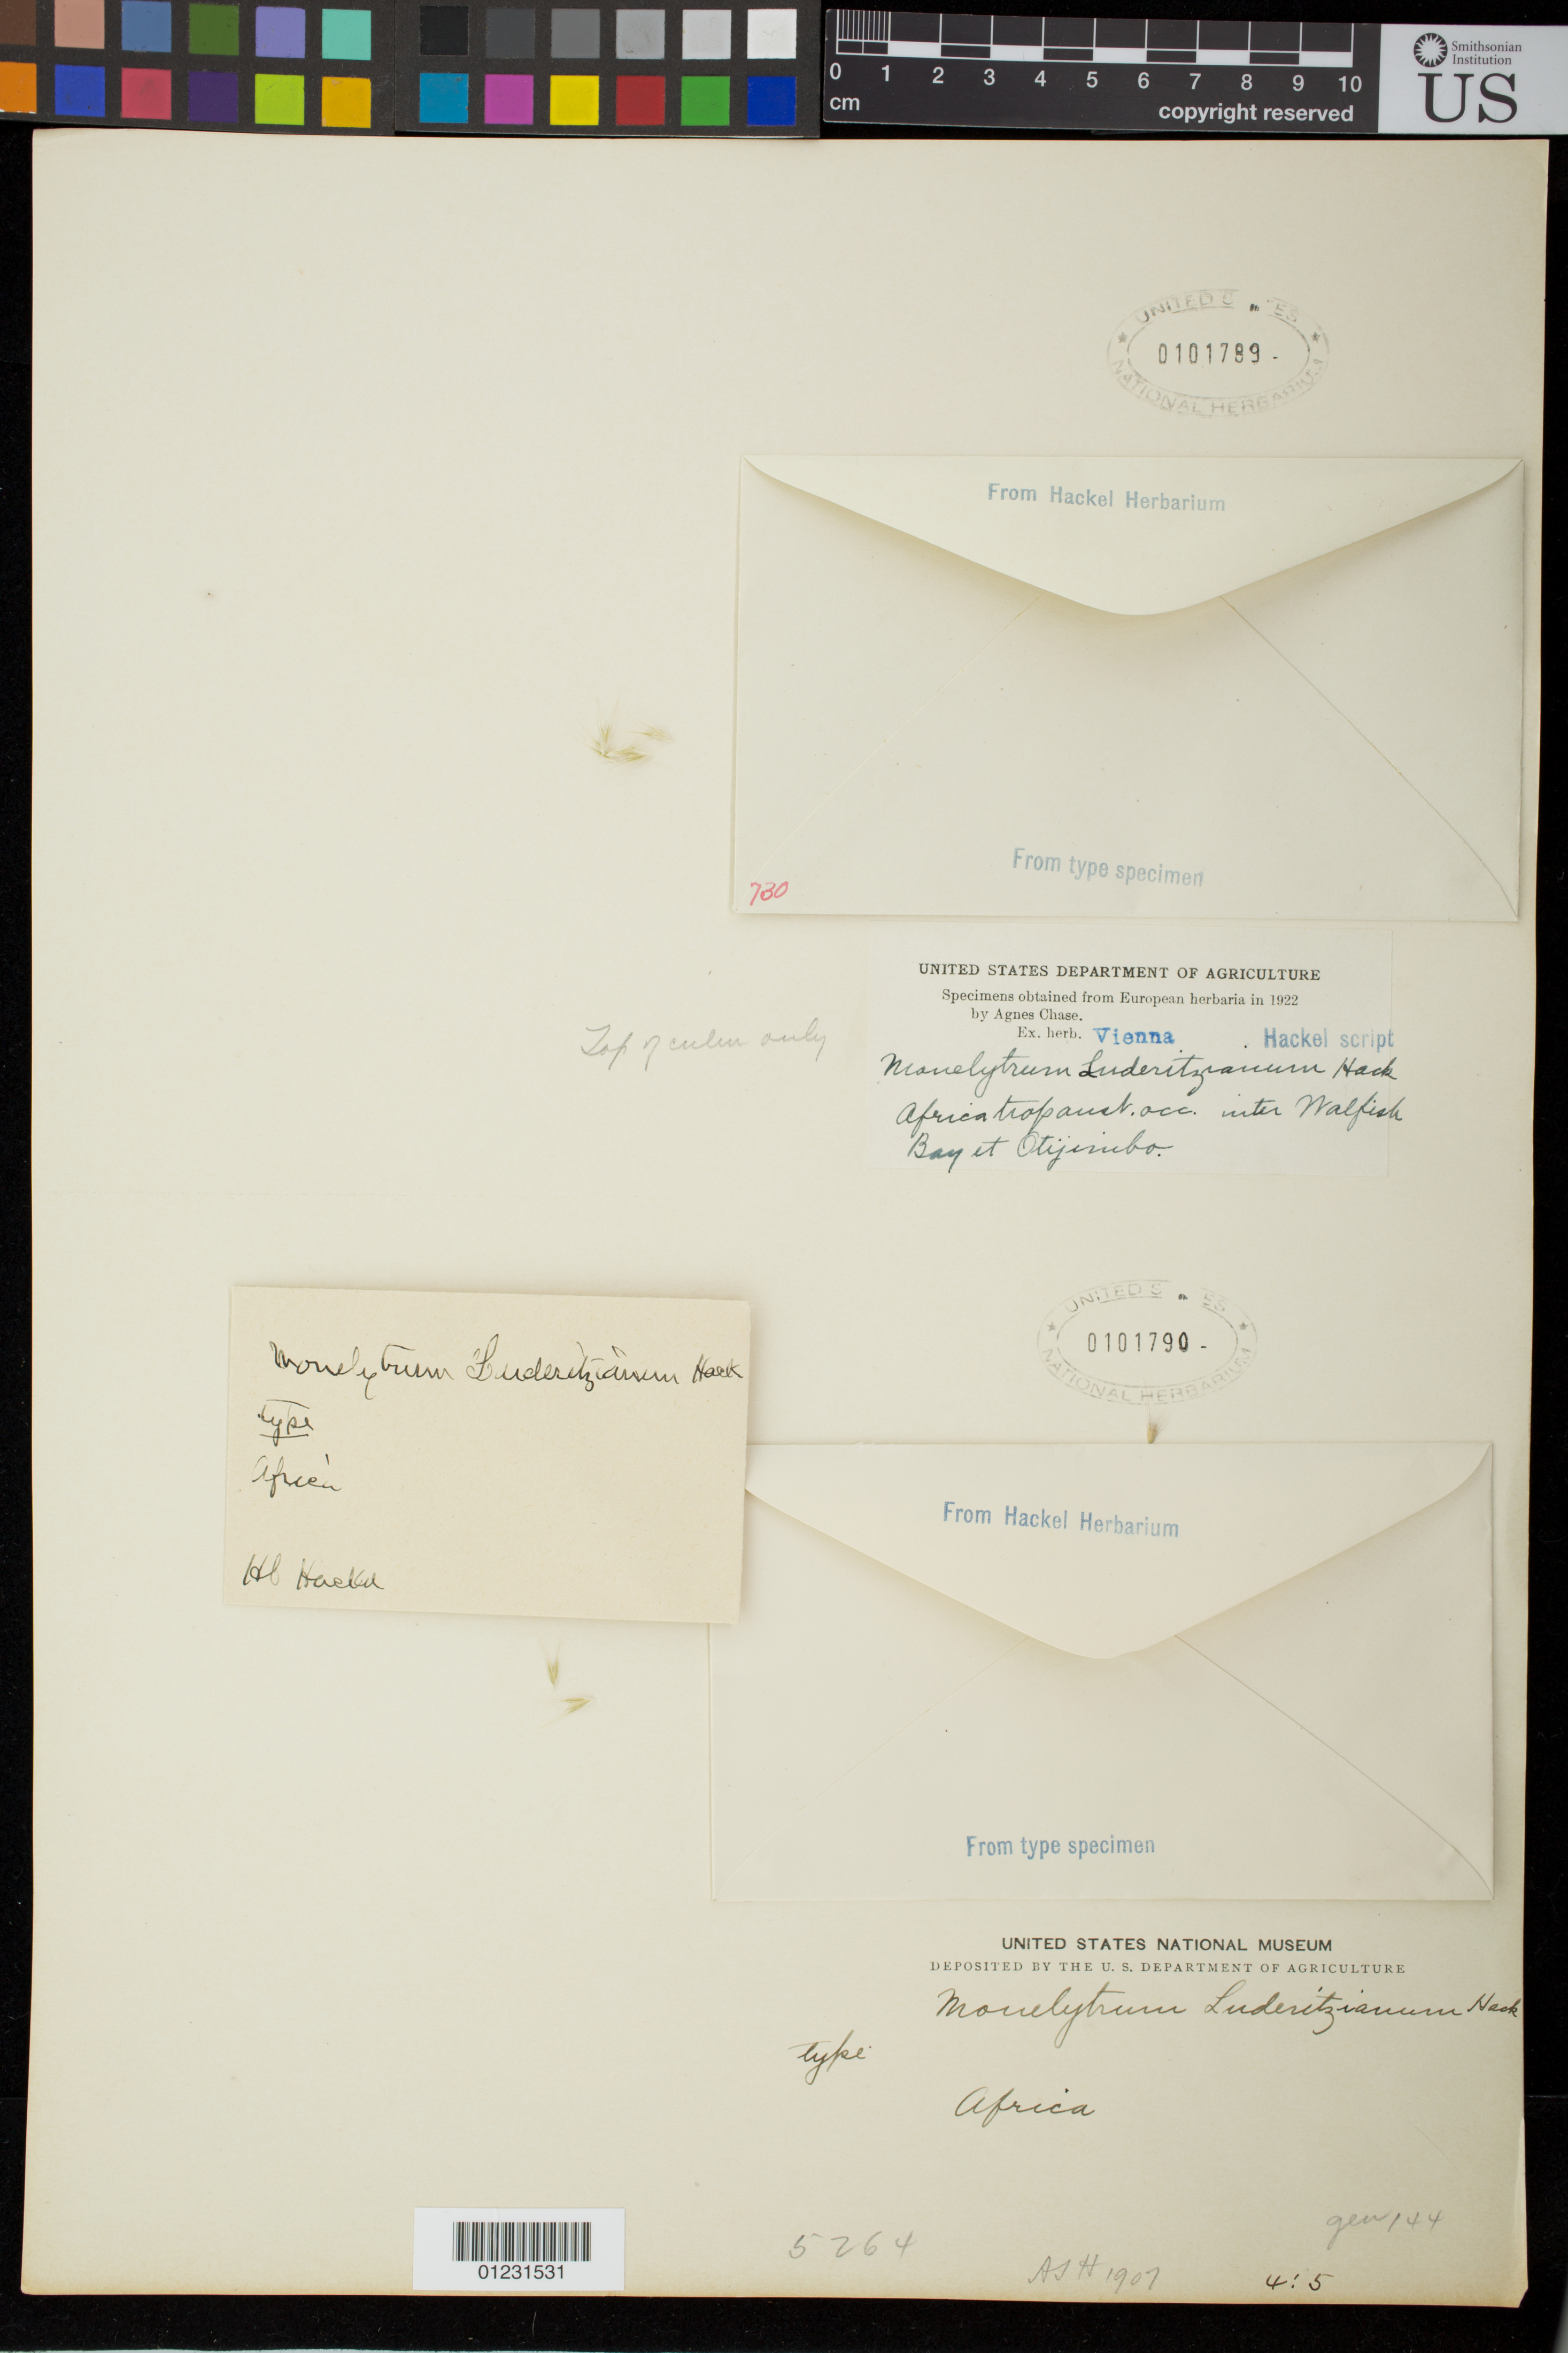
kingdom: Plantae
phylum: Tracheophyta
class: Liliopsida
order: Poales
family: Poaceae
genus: Monelytrum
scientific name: Monelytrum luederitzianum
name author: Hack.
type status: Type Collection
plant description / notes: Fragmentary material of type specimen ex herb. Vienna.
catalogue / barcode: US 101790